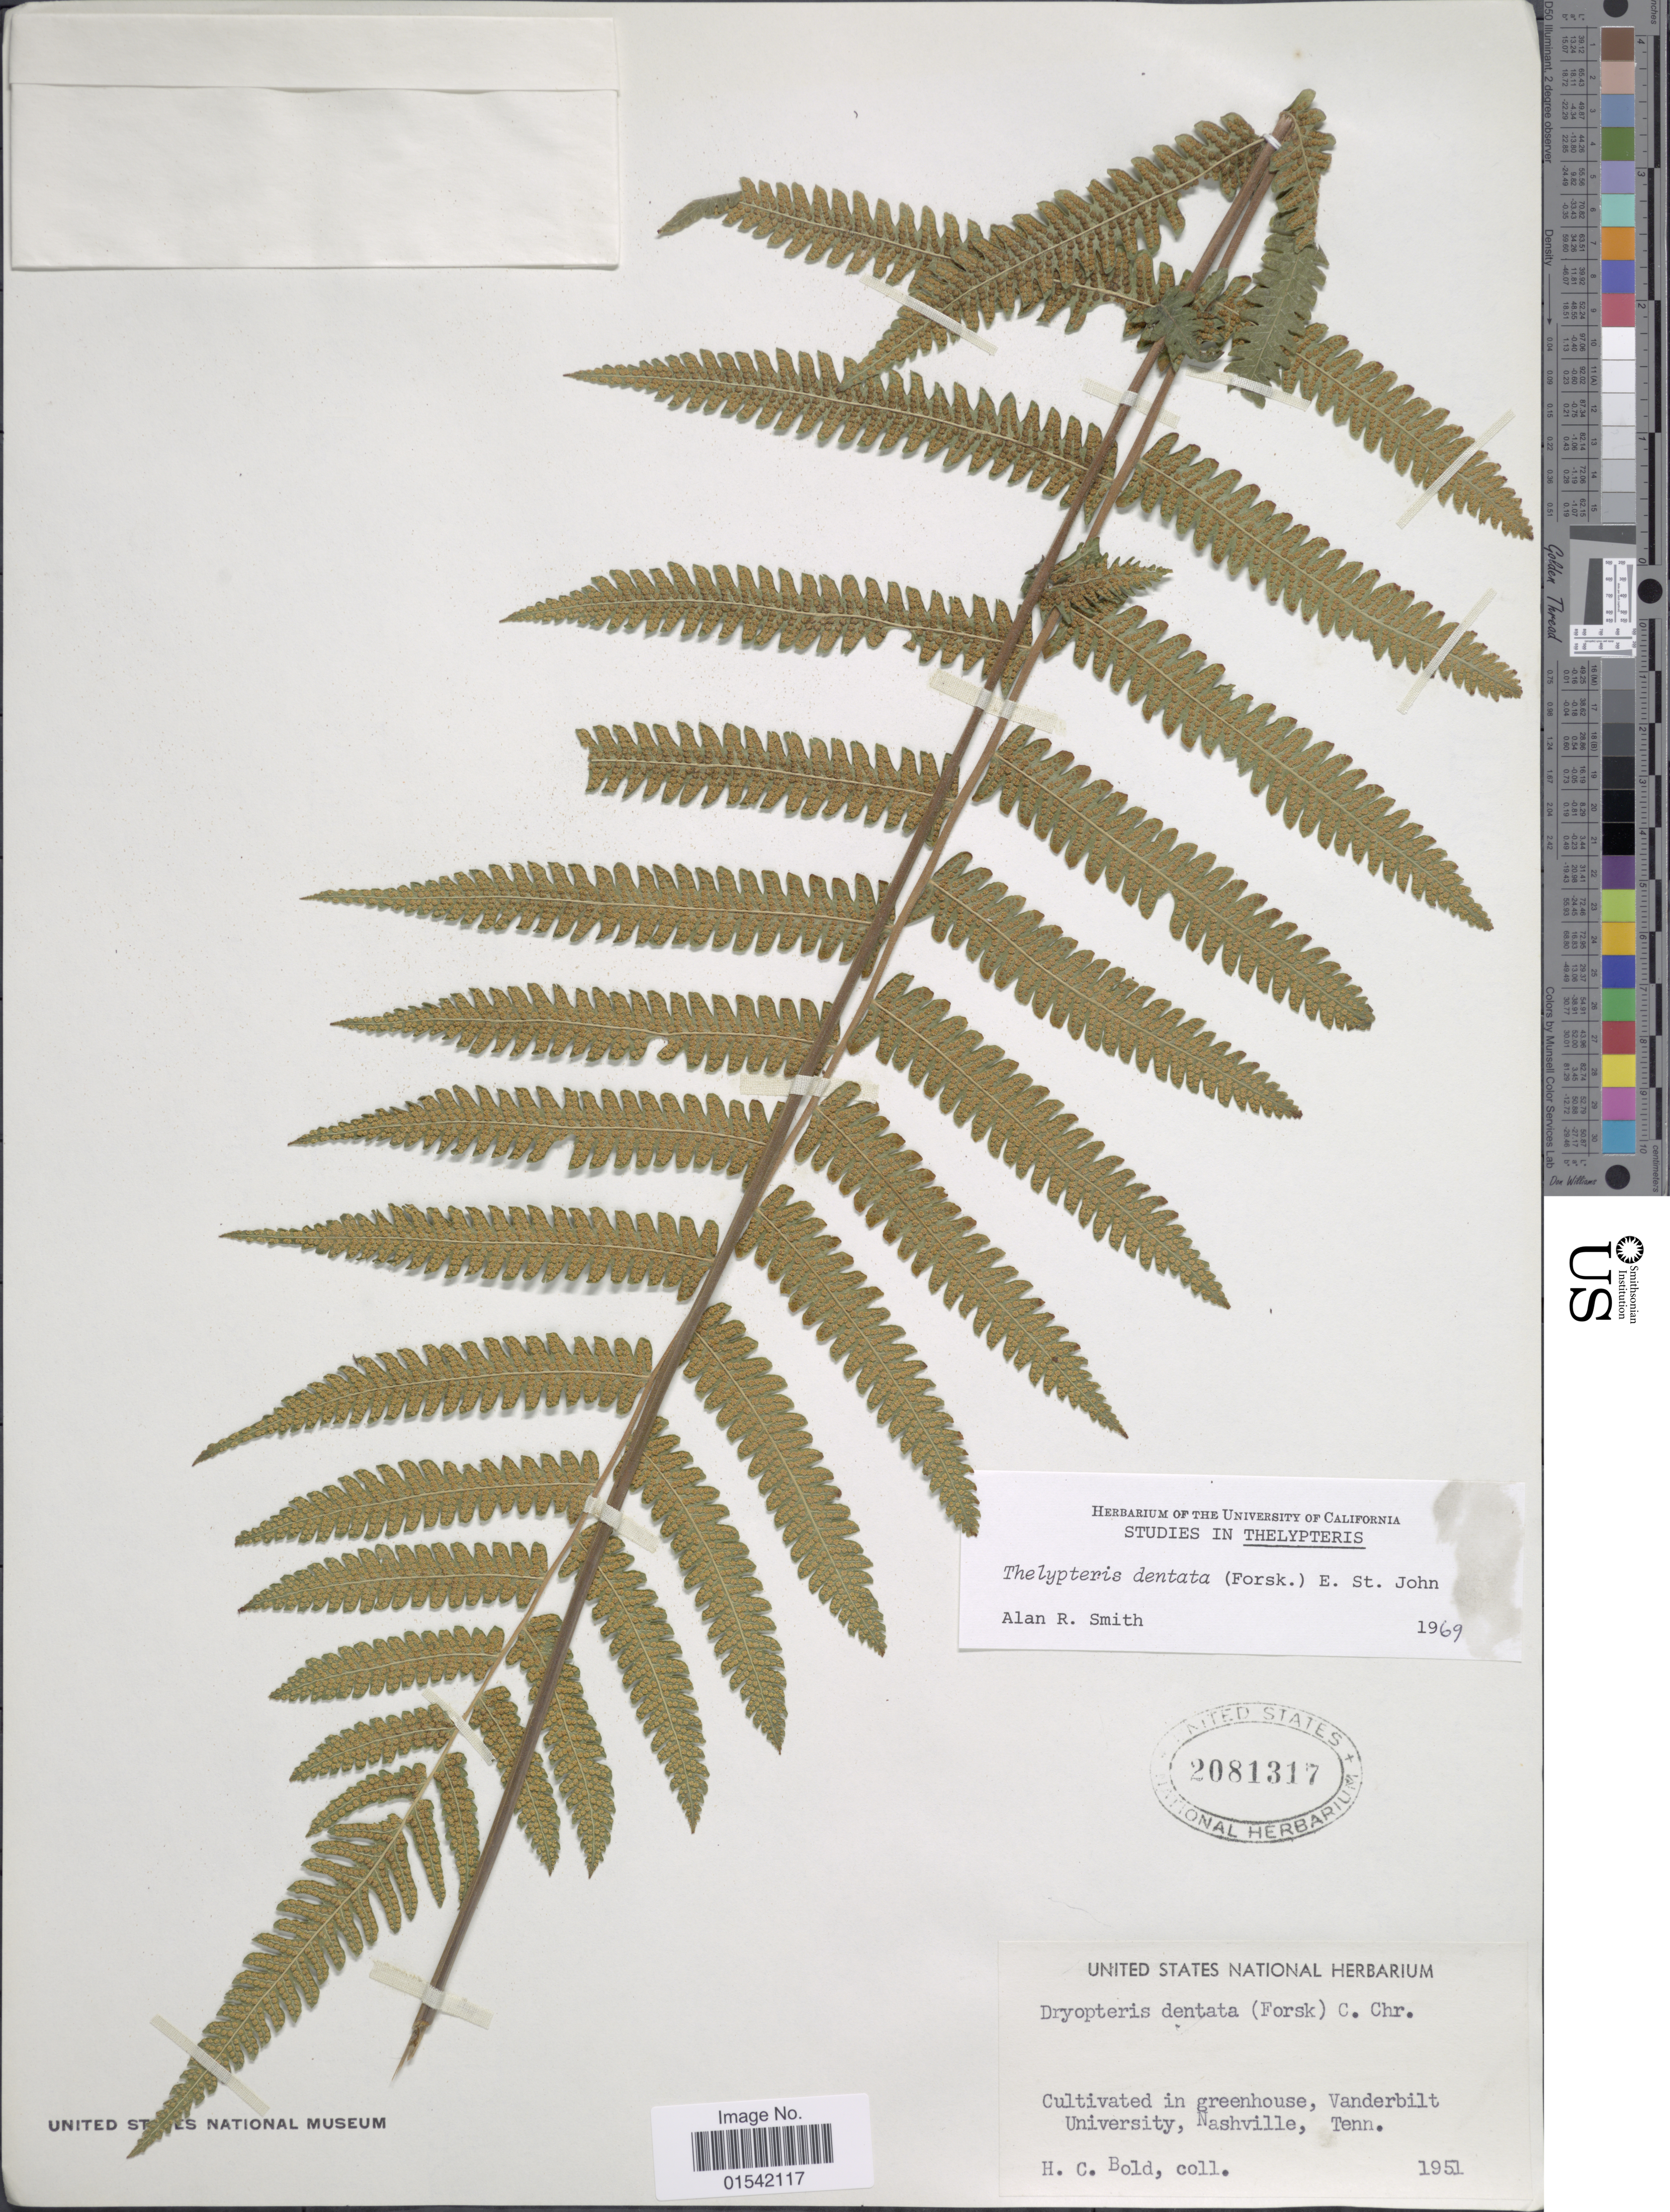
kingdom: Plantae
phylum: Tracheophyta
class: Polypodiopsida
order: Polypodiales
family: Thelypteridaceae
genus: Cyclosorus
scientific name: Cyclosorus dentatus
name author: (Forssk.) Ching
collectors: H. Bold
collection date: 1951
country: United States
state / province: Tennessee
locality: Cultivated in greenhouse, Vanderbilt University, Nashville, Tenn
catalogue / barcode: US 2081317